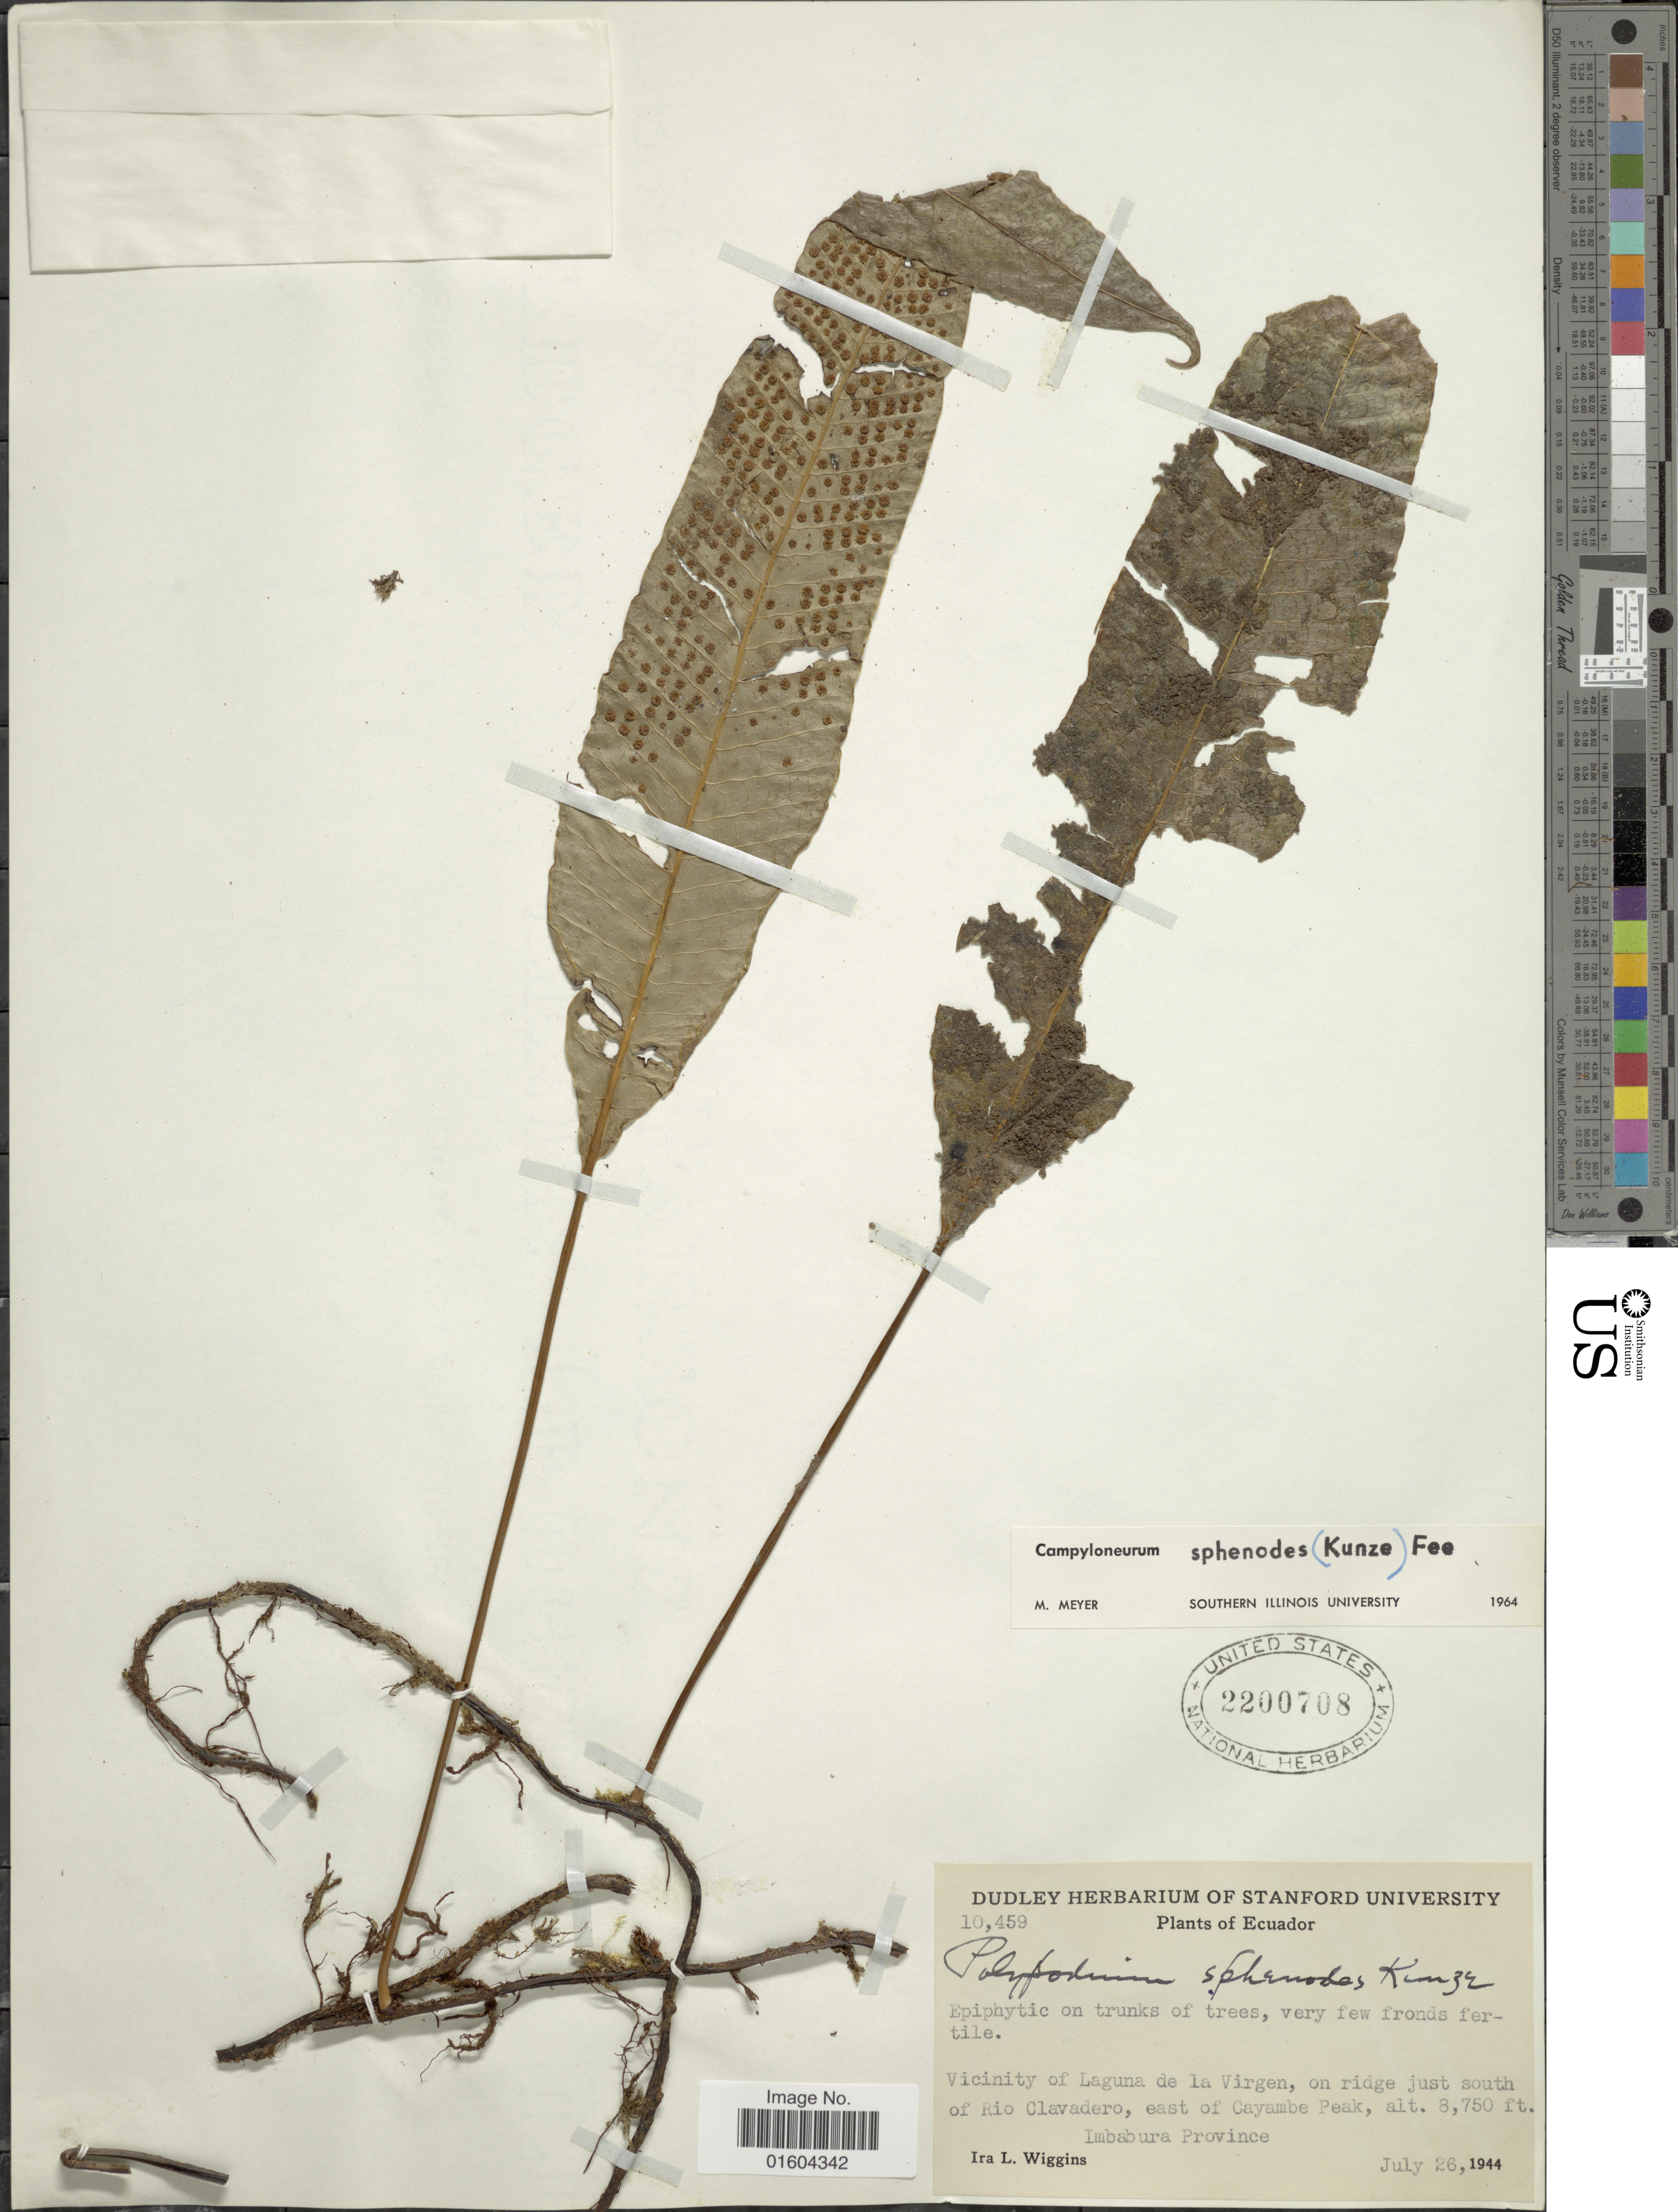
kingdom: Plantae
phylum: Tracheophyta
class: Polypodiopsida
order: Polypodiales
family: Polypodiaceae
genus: Campyloneurum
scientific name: Campyloneurum fuscosquamatum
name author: Lellinger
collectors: I. L. Wiggins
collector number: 10459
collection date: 1944-07-26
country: Ecuador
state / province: Imbabura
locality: Ecuador, Vicinity of Laguna de la Virgen, on ridge just south of Rio Clavadero, east of Cayambe Peak. Imbabura Province.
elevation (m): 2667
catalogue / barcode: US 2200708